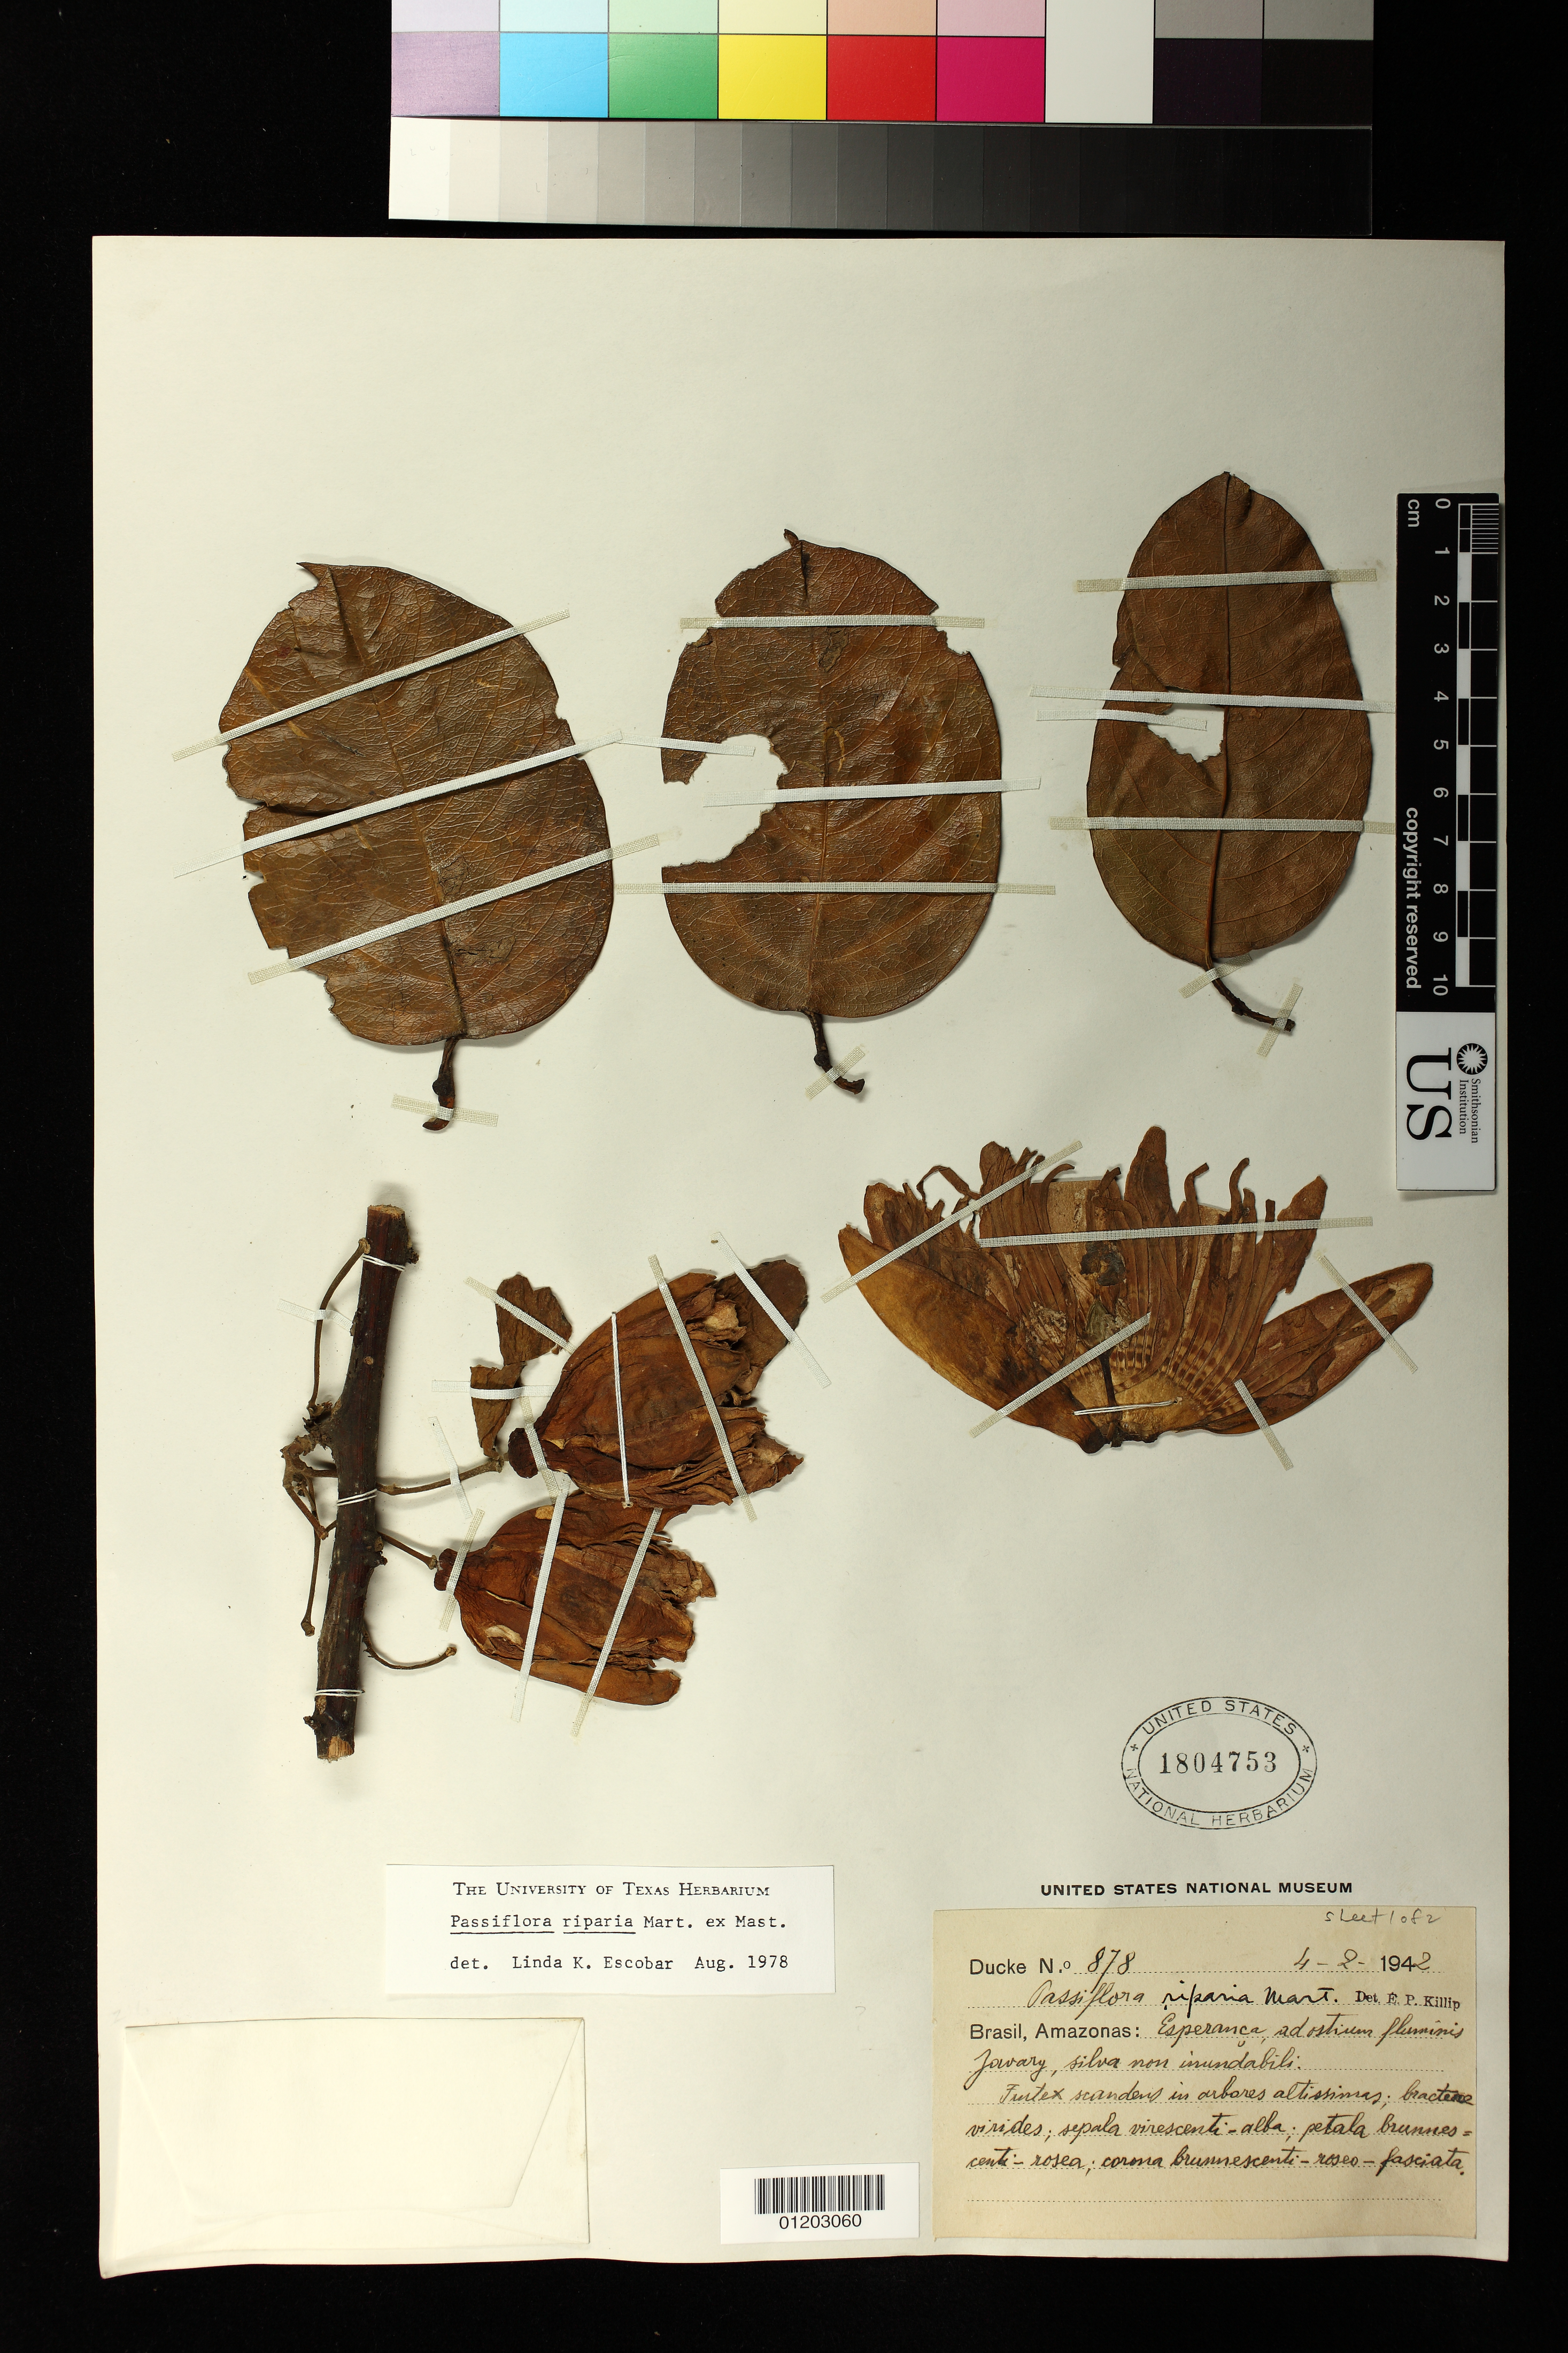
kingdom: Plantae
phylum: Tracheophyta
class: Magnoliopsida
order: Malpighiales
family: Passifloraceae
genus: Passiflora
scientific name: Passiflora riparia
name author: Mart. ex Mast.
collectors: A. Ducke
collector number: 878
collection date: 1942-02-04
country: Brazil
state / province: Amazonas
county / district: Esperanca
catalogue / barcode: US 1804753